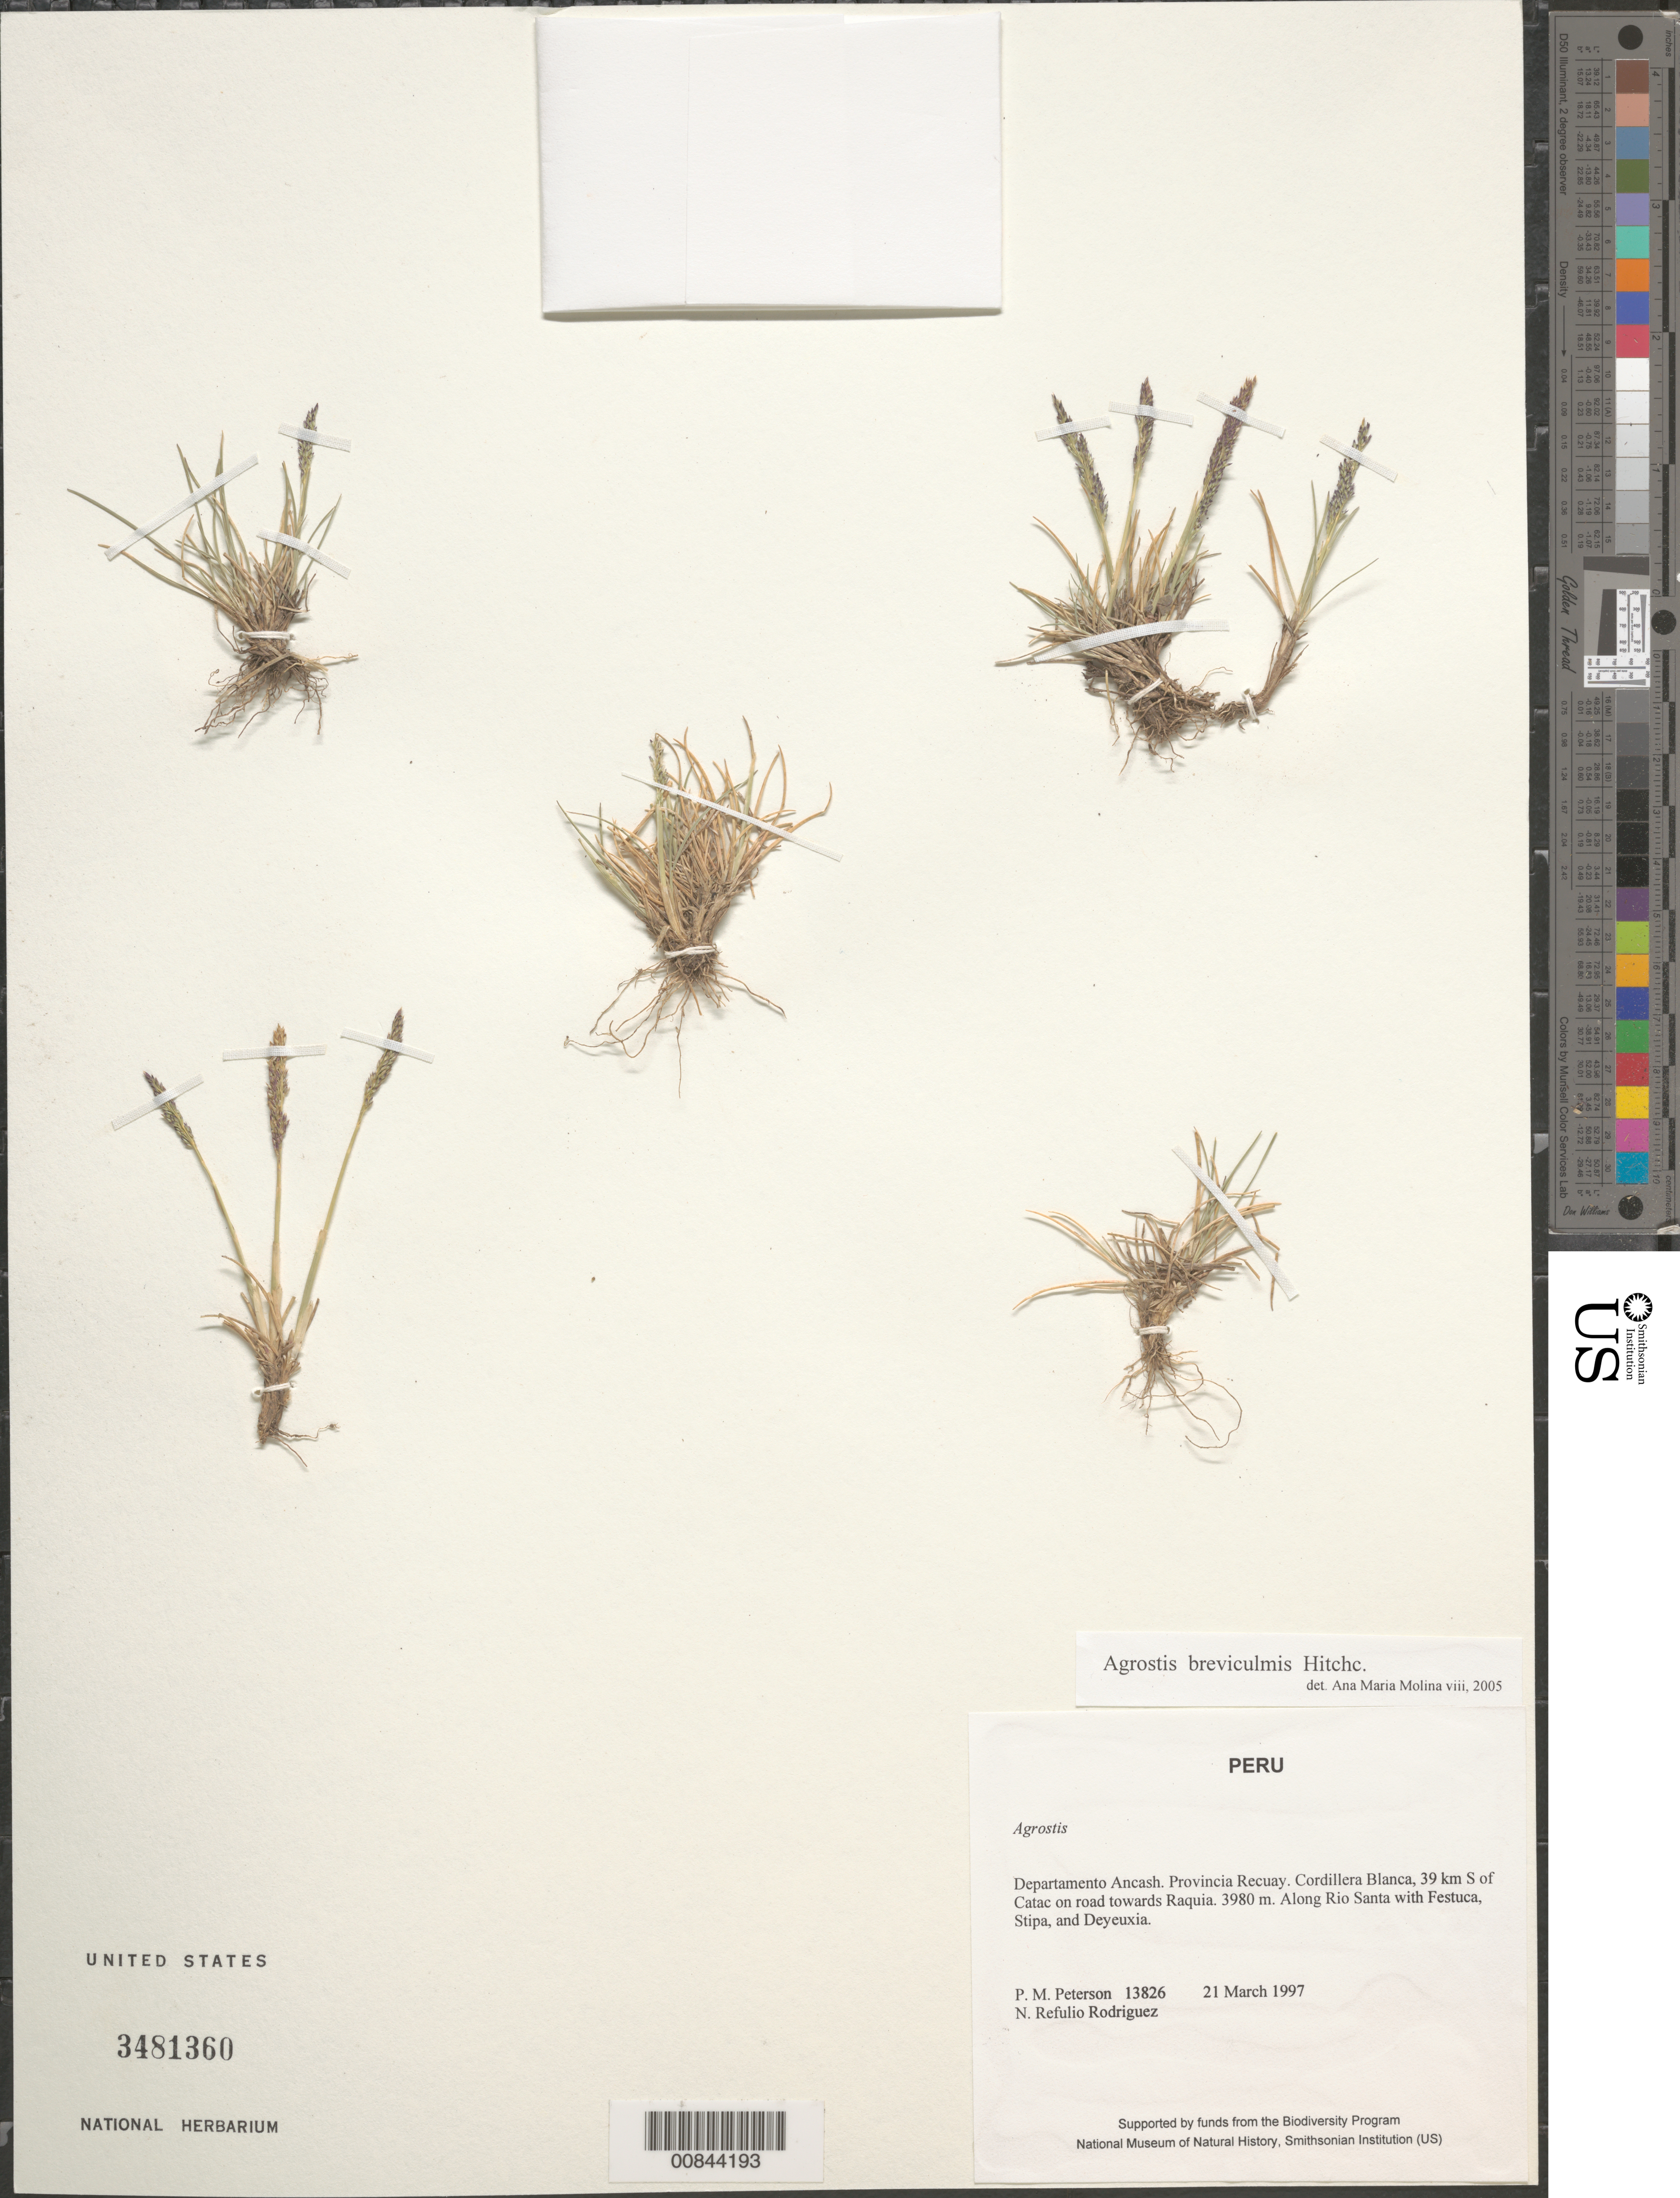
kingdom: Plantae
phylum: Tracheophyta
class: Liliopsida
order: Poales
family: Poaceae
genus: Agrostis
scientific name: Agrostis breviculmis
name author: Hitchc.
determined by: Molina, Ana M. de R.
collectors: P. M. Peterson & N. Refulio-Rodríguez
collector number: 13826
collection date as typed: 21 Mar 1997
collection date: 1997-03-21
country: Peru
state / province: Ancash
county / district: Recuay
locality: Cordillera Blanca, 39 km S of Catac on road towards Raquia.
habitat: Along Rio Santa with Festuca, Stipa, and Deyeuxia.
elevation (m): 3980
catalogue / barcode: US 3481360